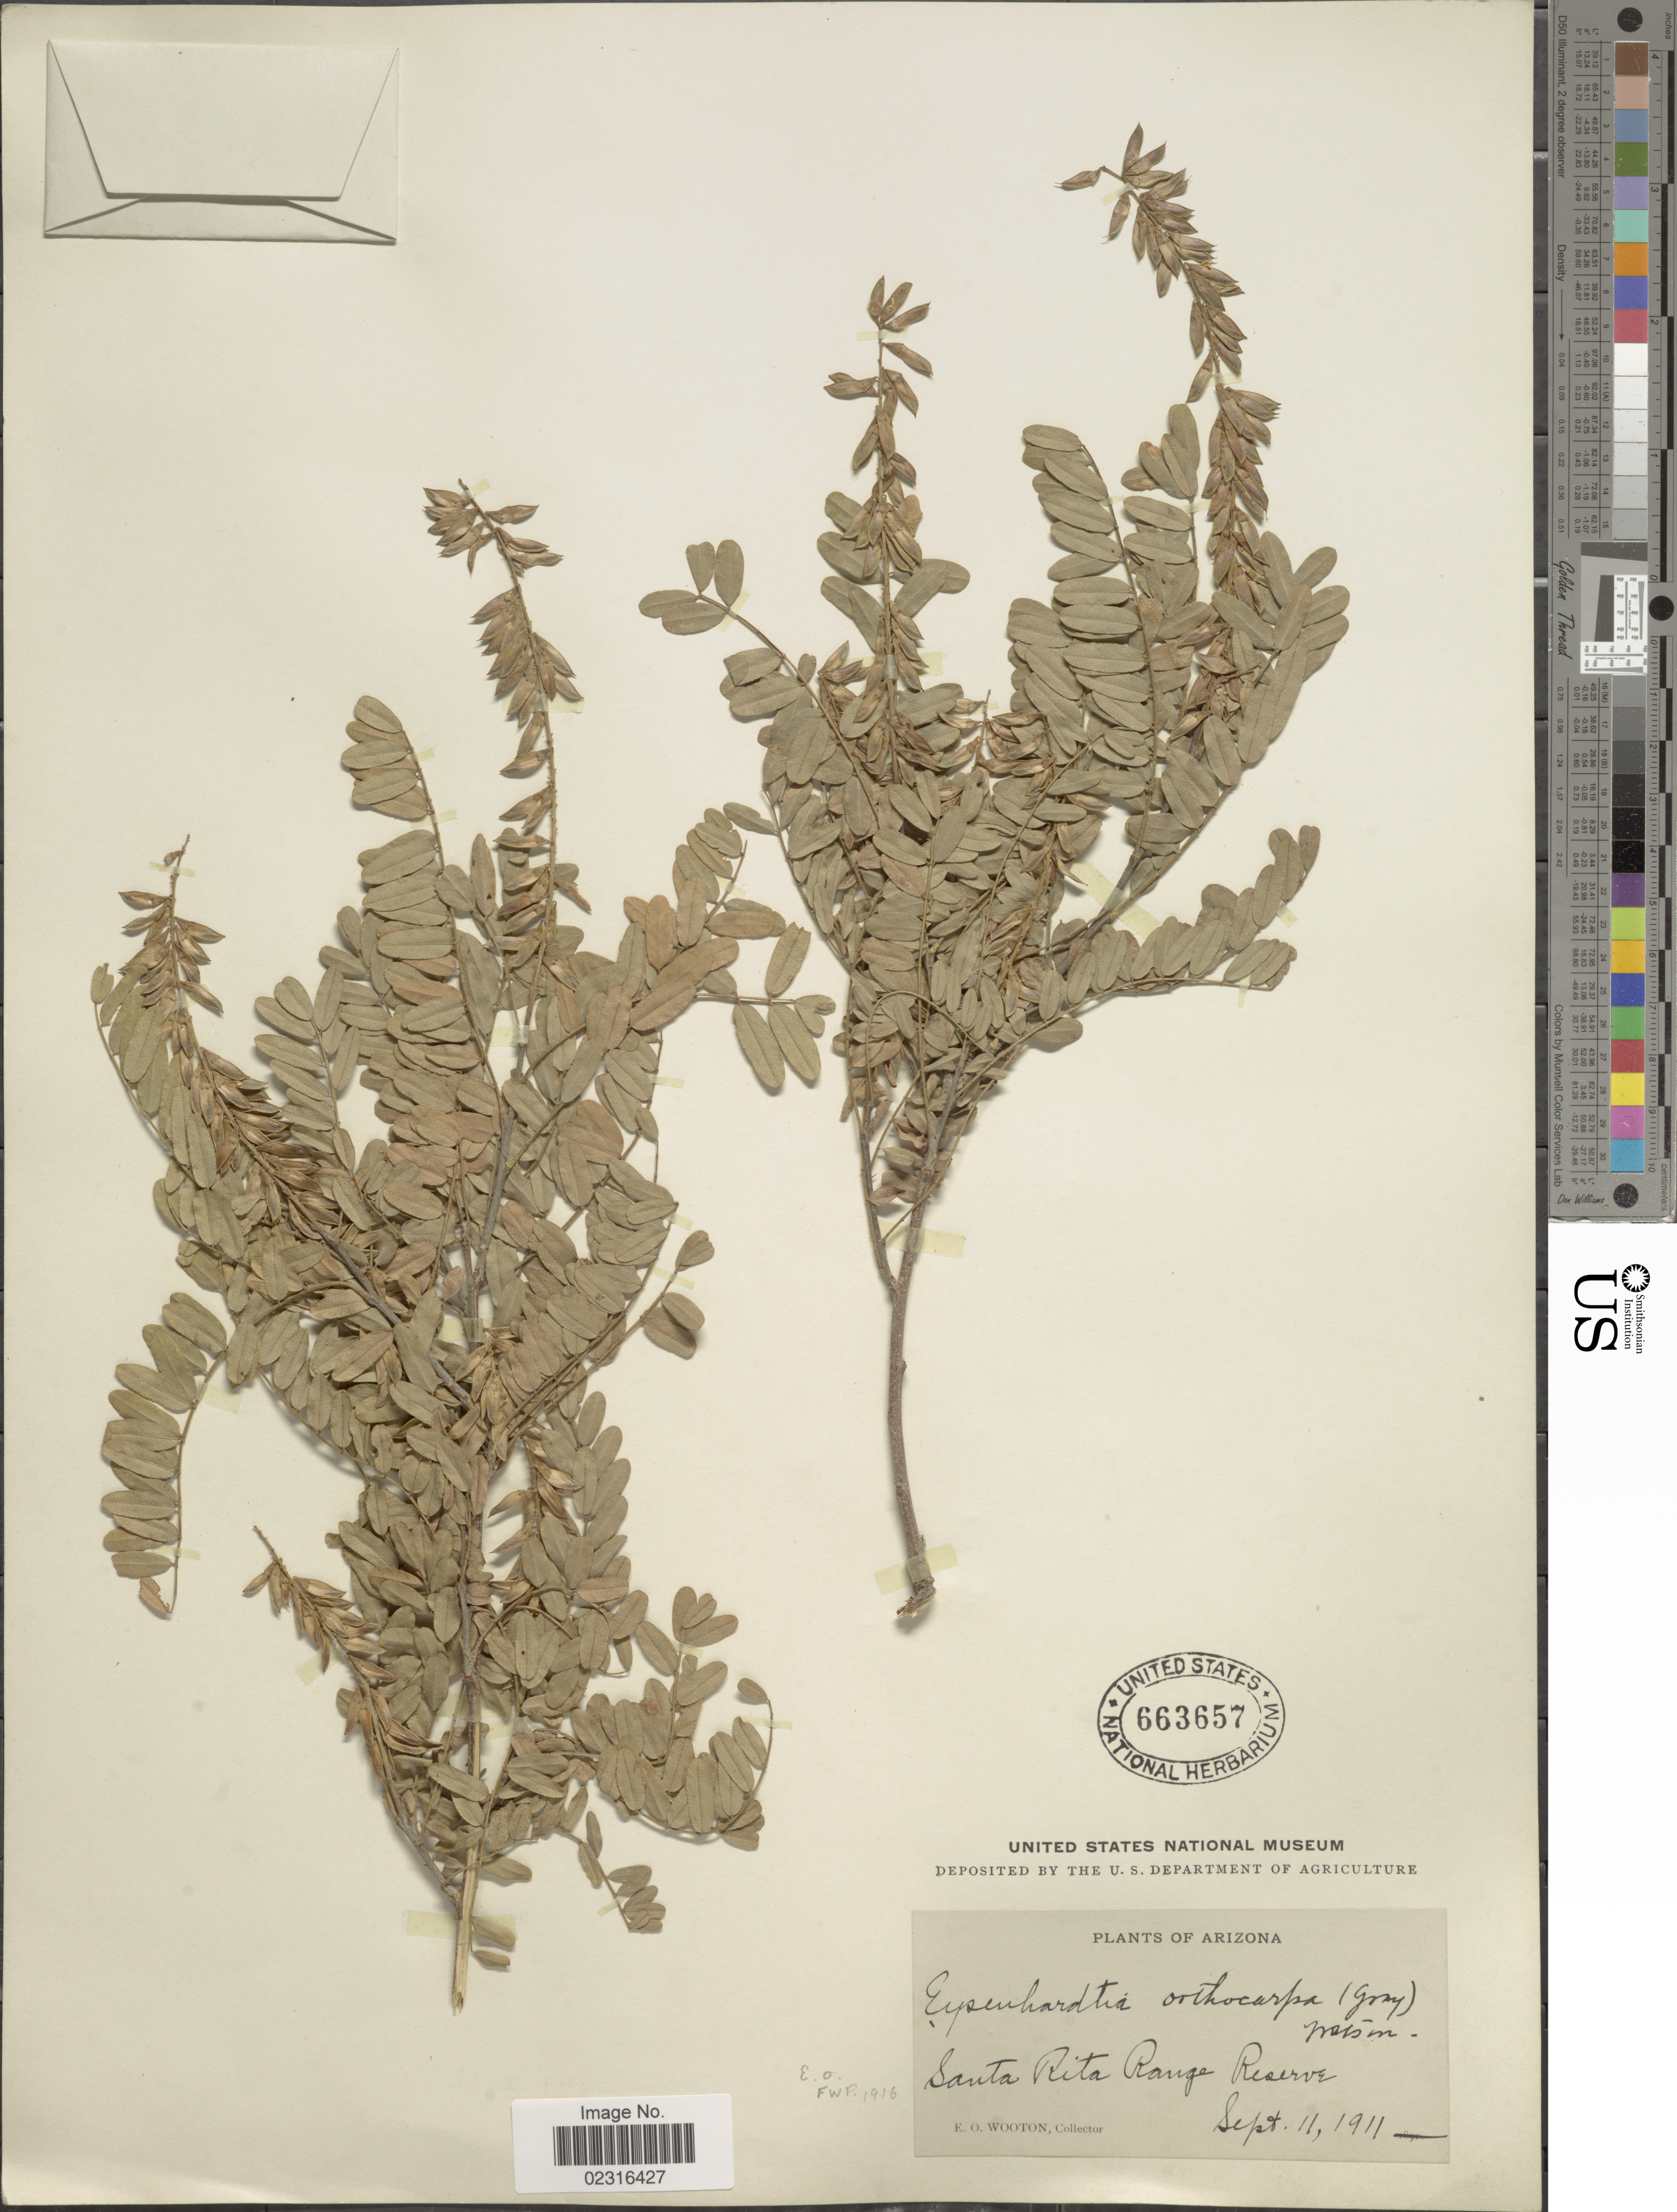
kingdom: Plantae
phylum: Tracheophyta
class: Magnoliopsida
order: Fabales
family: Fabaceae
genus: Eysenhardtia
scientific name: Eysenhardtia orthocarpa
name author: (A. Gray) S. Watson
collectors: E. O. Wooton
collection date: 1911-09-11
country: United States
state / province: Arizona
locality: Santa Rita Range Reserve.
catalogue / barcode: US 663657